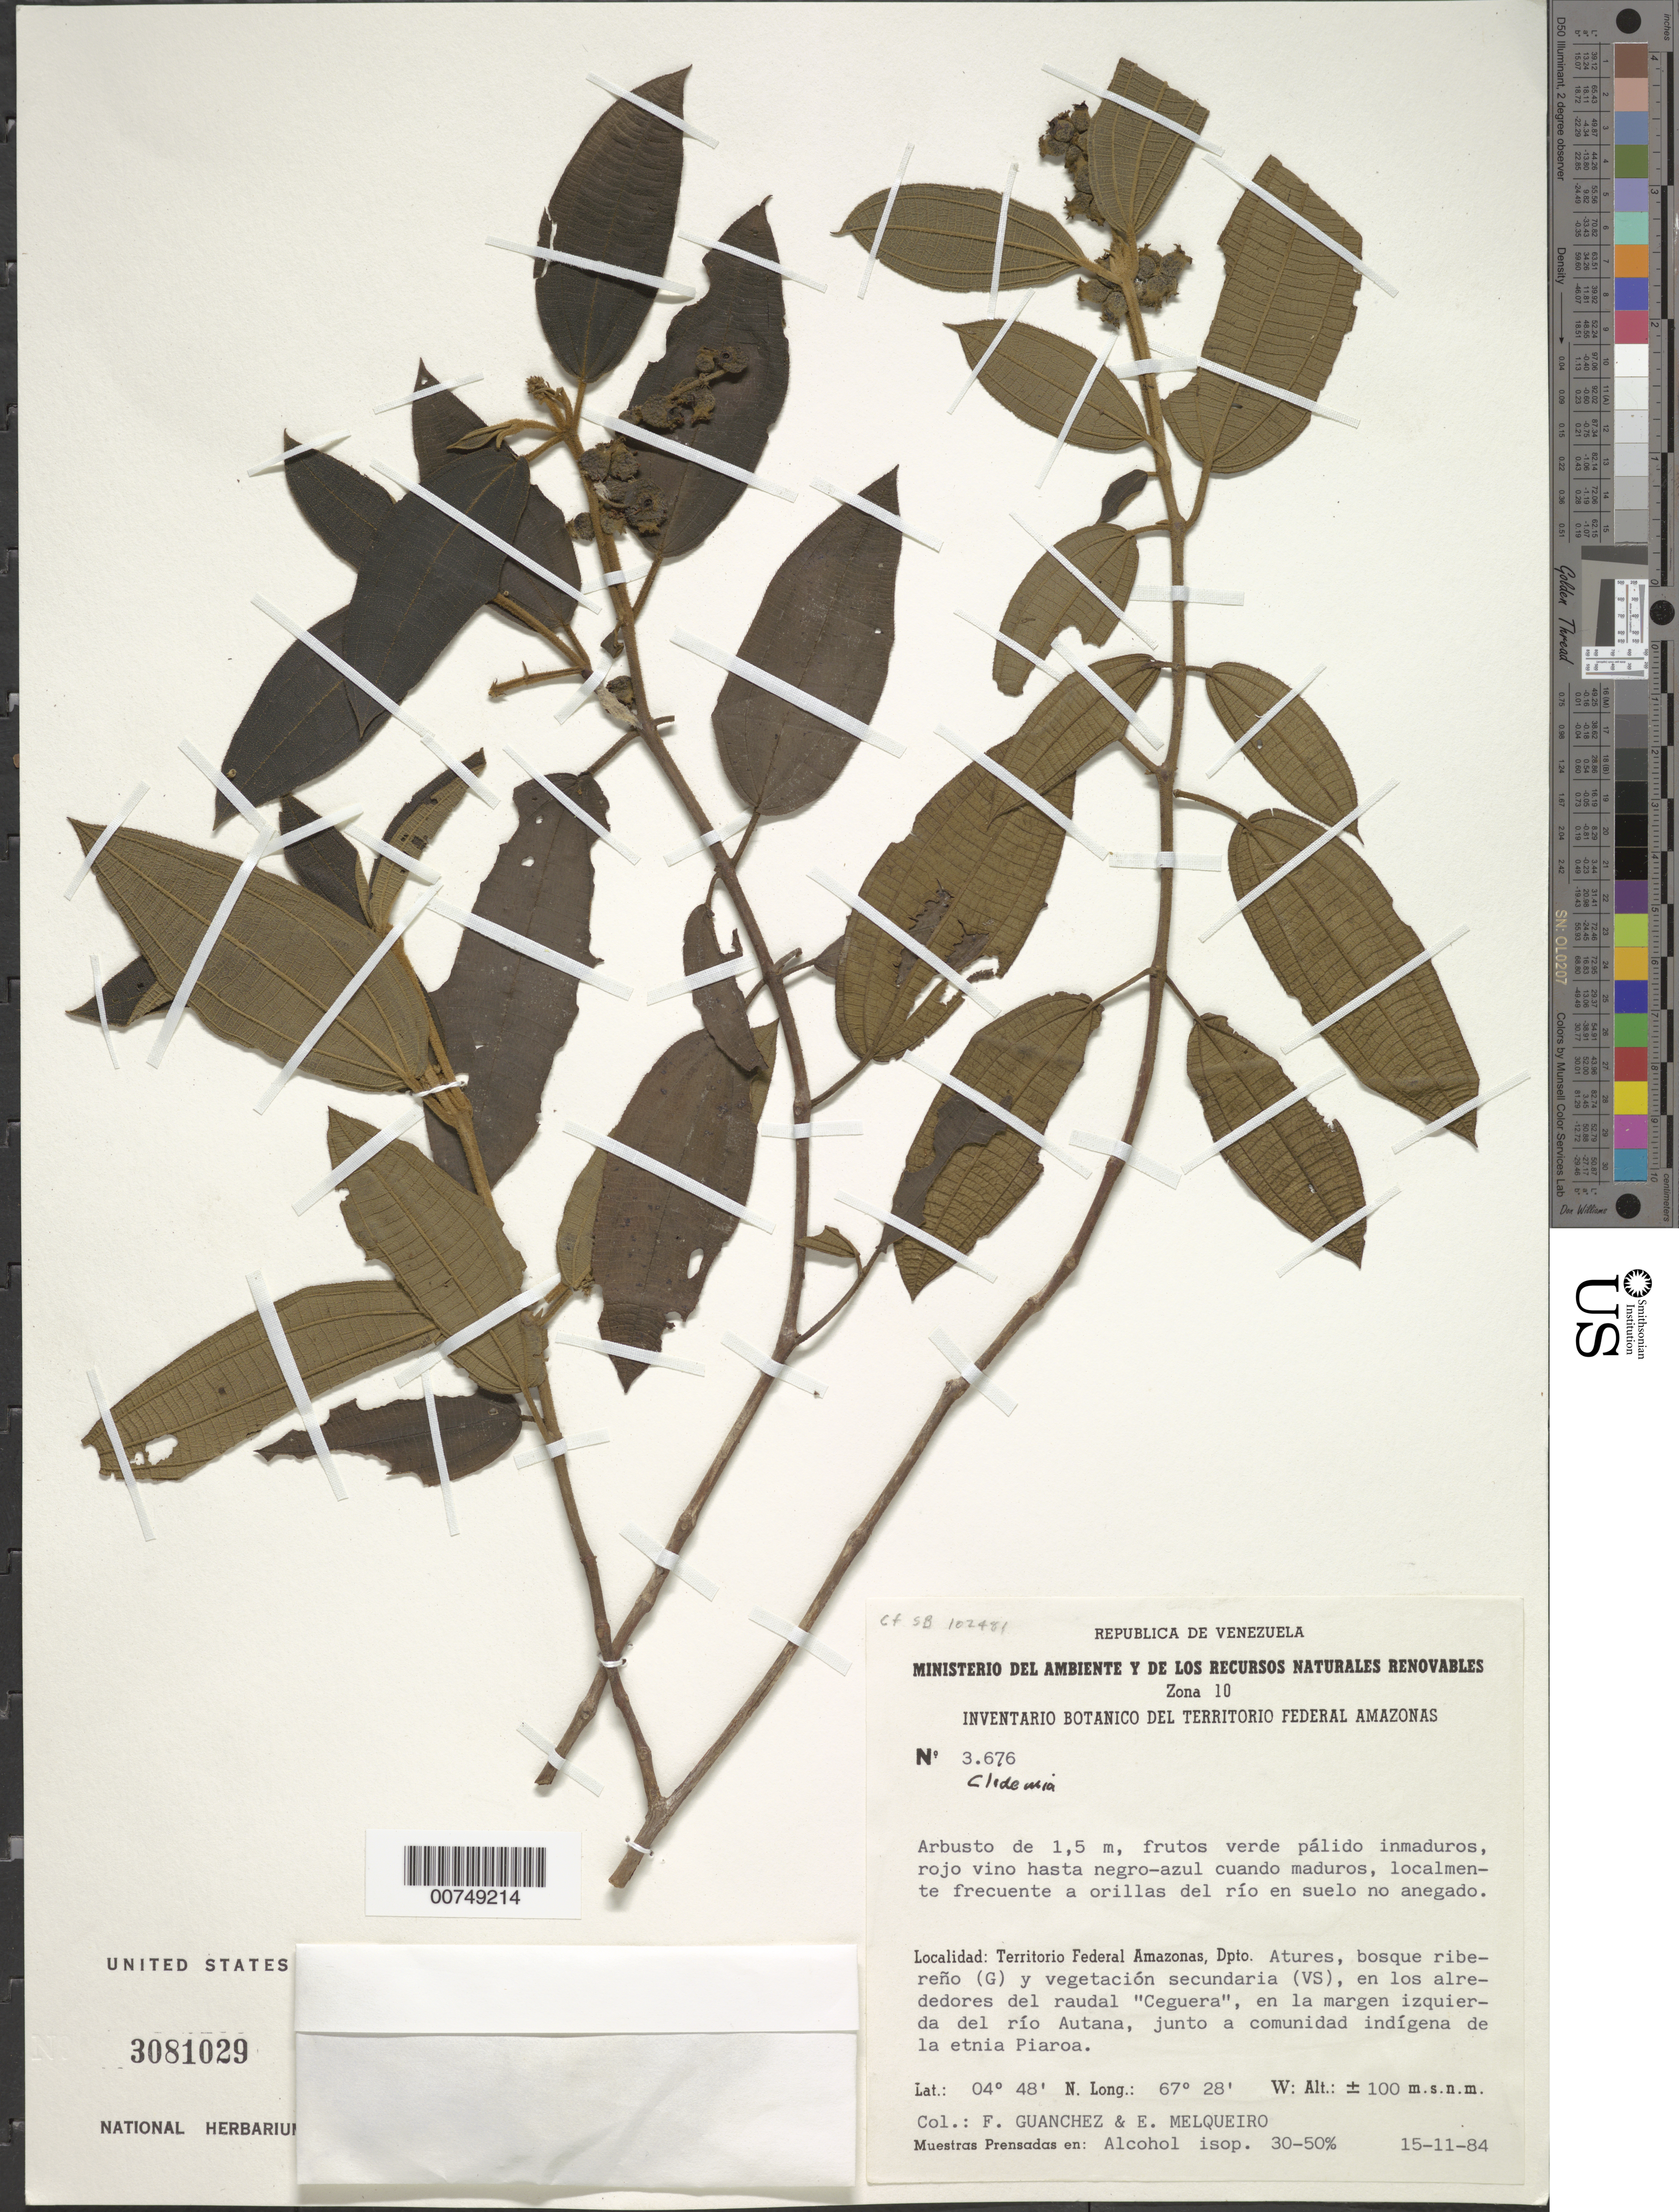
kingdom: Plantae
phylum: Tracheophyta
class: Magnoliopsida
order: Myrtales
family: Melastomataceae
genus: Clidemia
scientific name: Clidemia sp.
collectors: F. Guánchez M. & E. Melqueiro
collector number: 3676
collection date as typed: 15-Nov-84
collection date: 1984-11-15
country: Venezuela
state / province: Amazonas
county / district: Atures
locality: raudal "Ceguera", río Autana, uunto a comunidad indigena de la etnia Piaroa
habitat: Orillas del rio en suelo no anegado; bosque ribereno (G) y vegetación secundara (VS), en la margen izquireda del rio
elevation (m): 100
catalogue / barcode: US 3081029